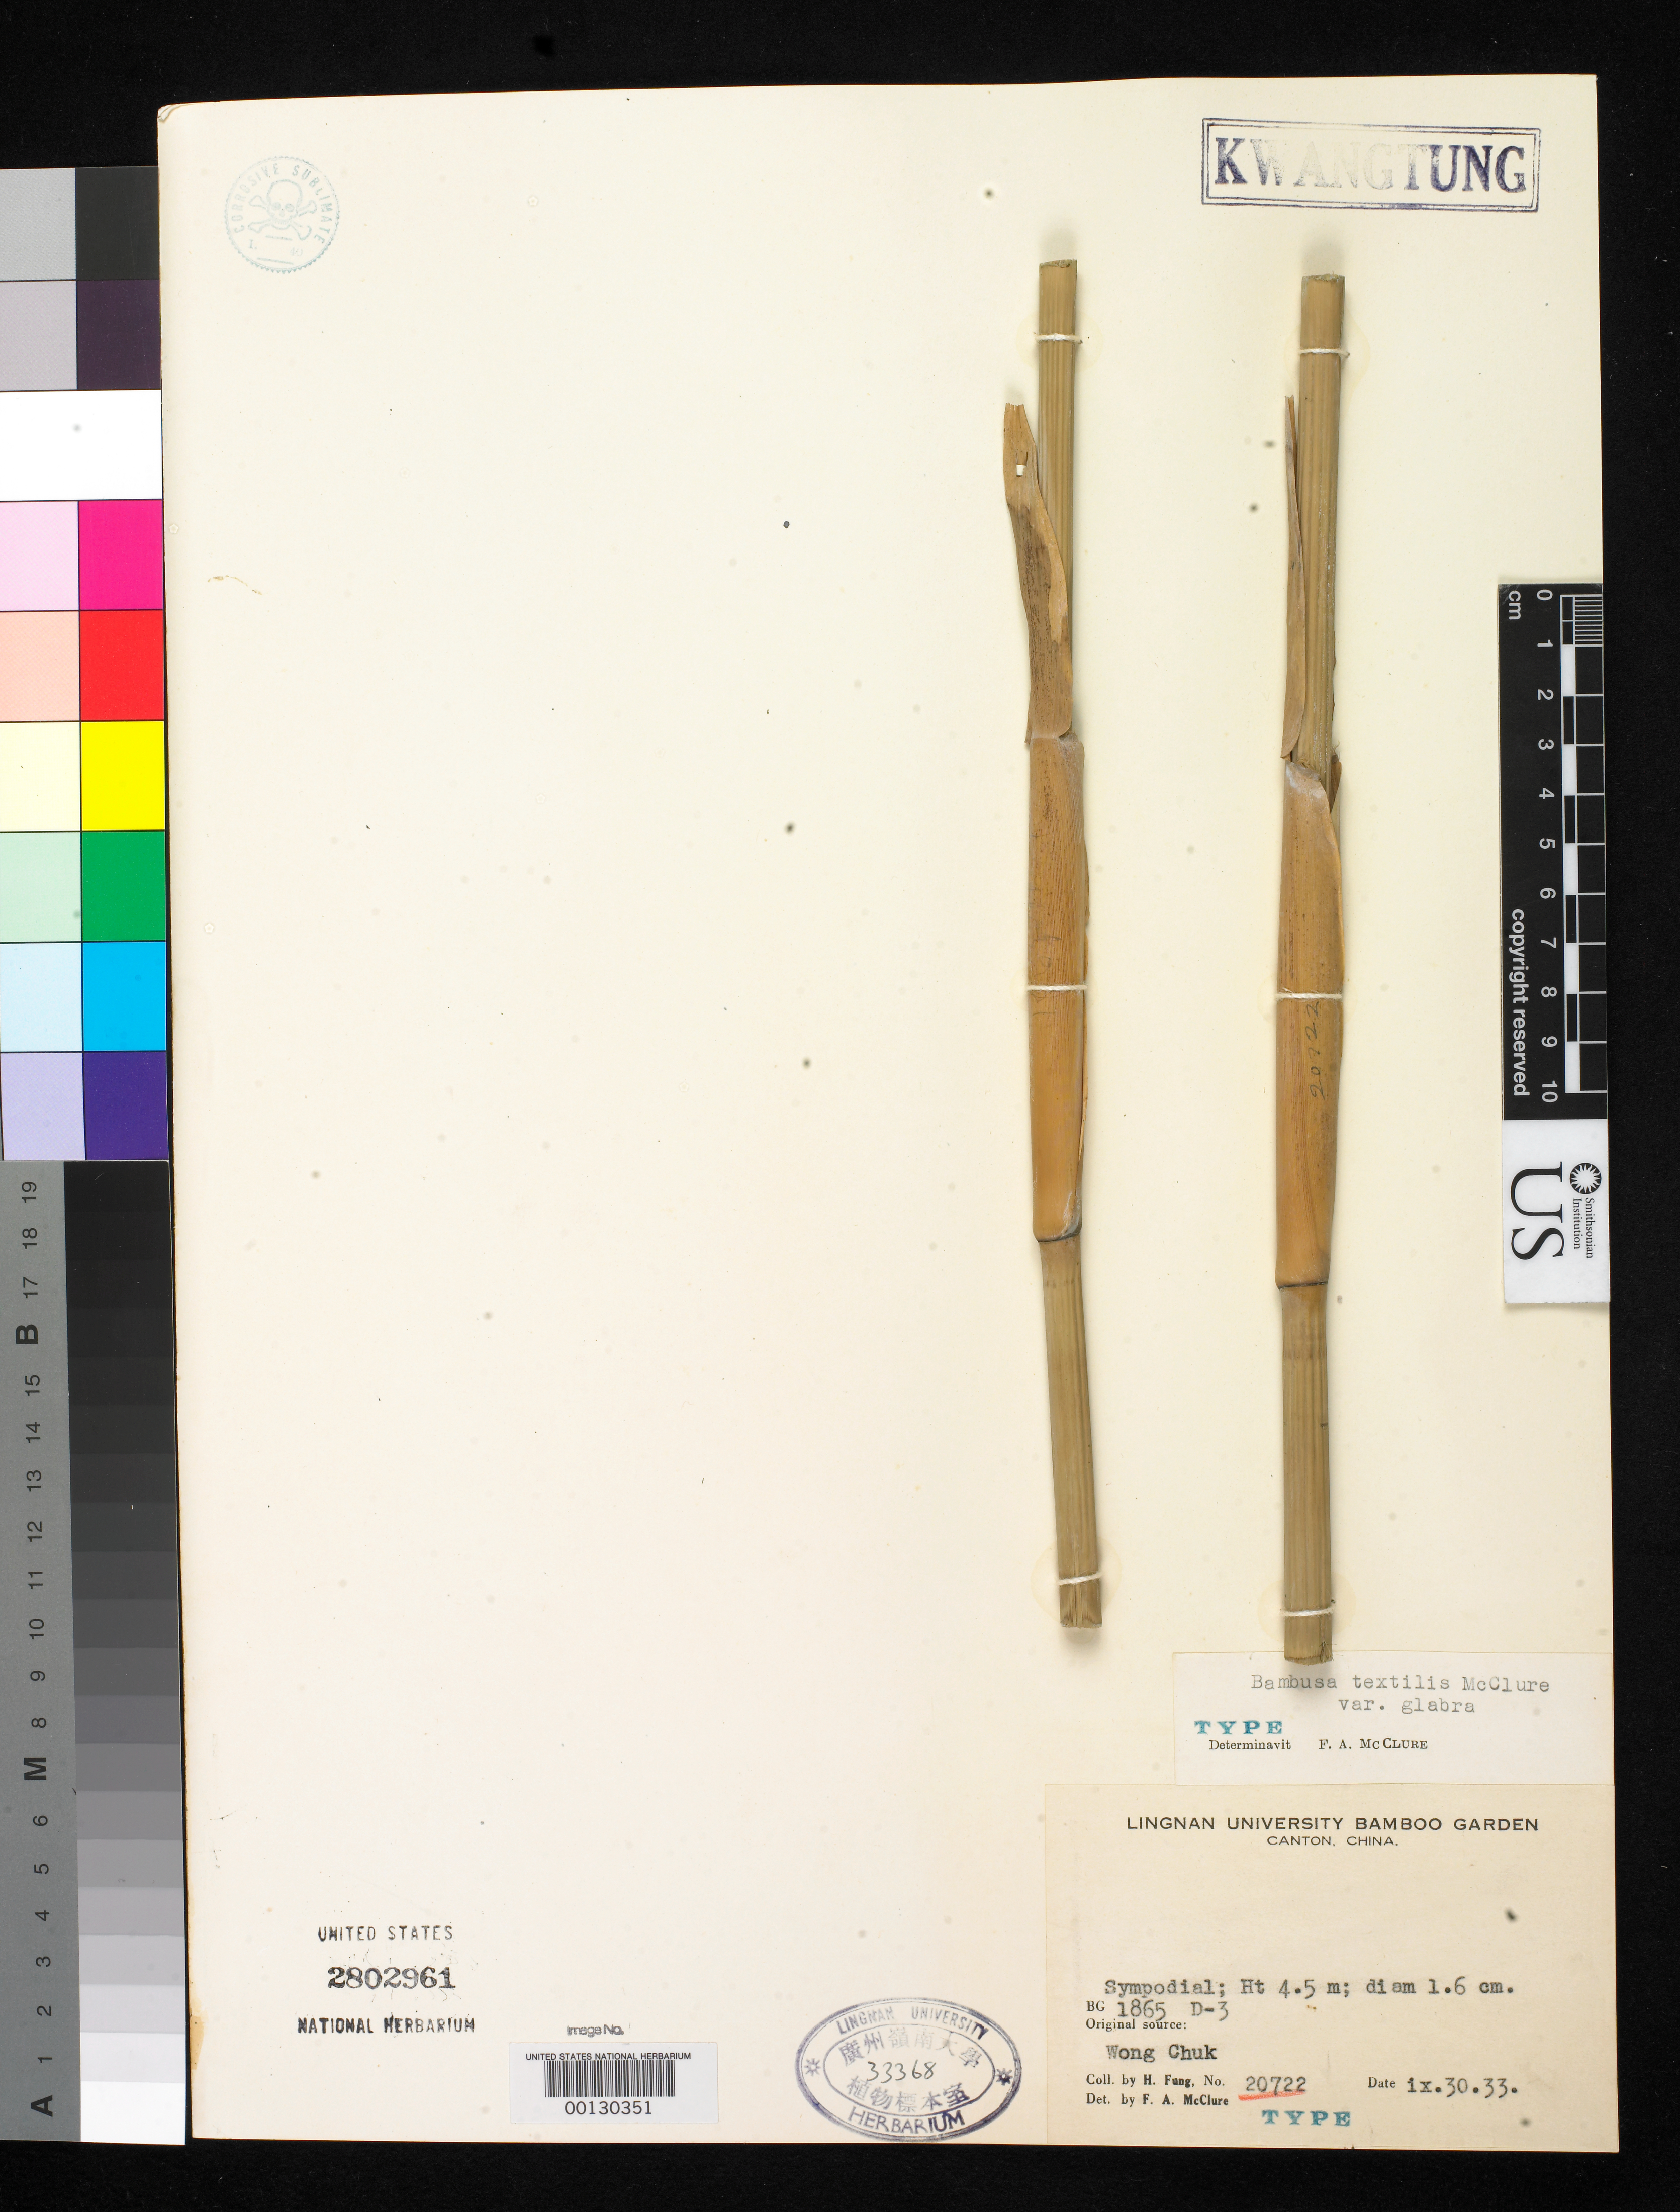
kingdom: Plantae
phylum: Tracheophyta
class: Liliopsida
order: Poales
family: Poaceae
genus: Bambusa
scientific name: Bambusa textilis var. glabra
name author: McClure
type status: Type Collection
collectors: H. L. Fung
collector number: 20722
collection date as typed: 30 Sep 1933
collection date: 1933-09-30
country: China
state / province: Guangdong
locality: T'ong T'au Ha village, Tung Kwan Dist.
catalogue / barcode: US 2802961